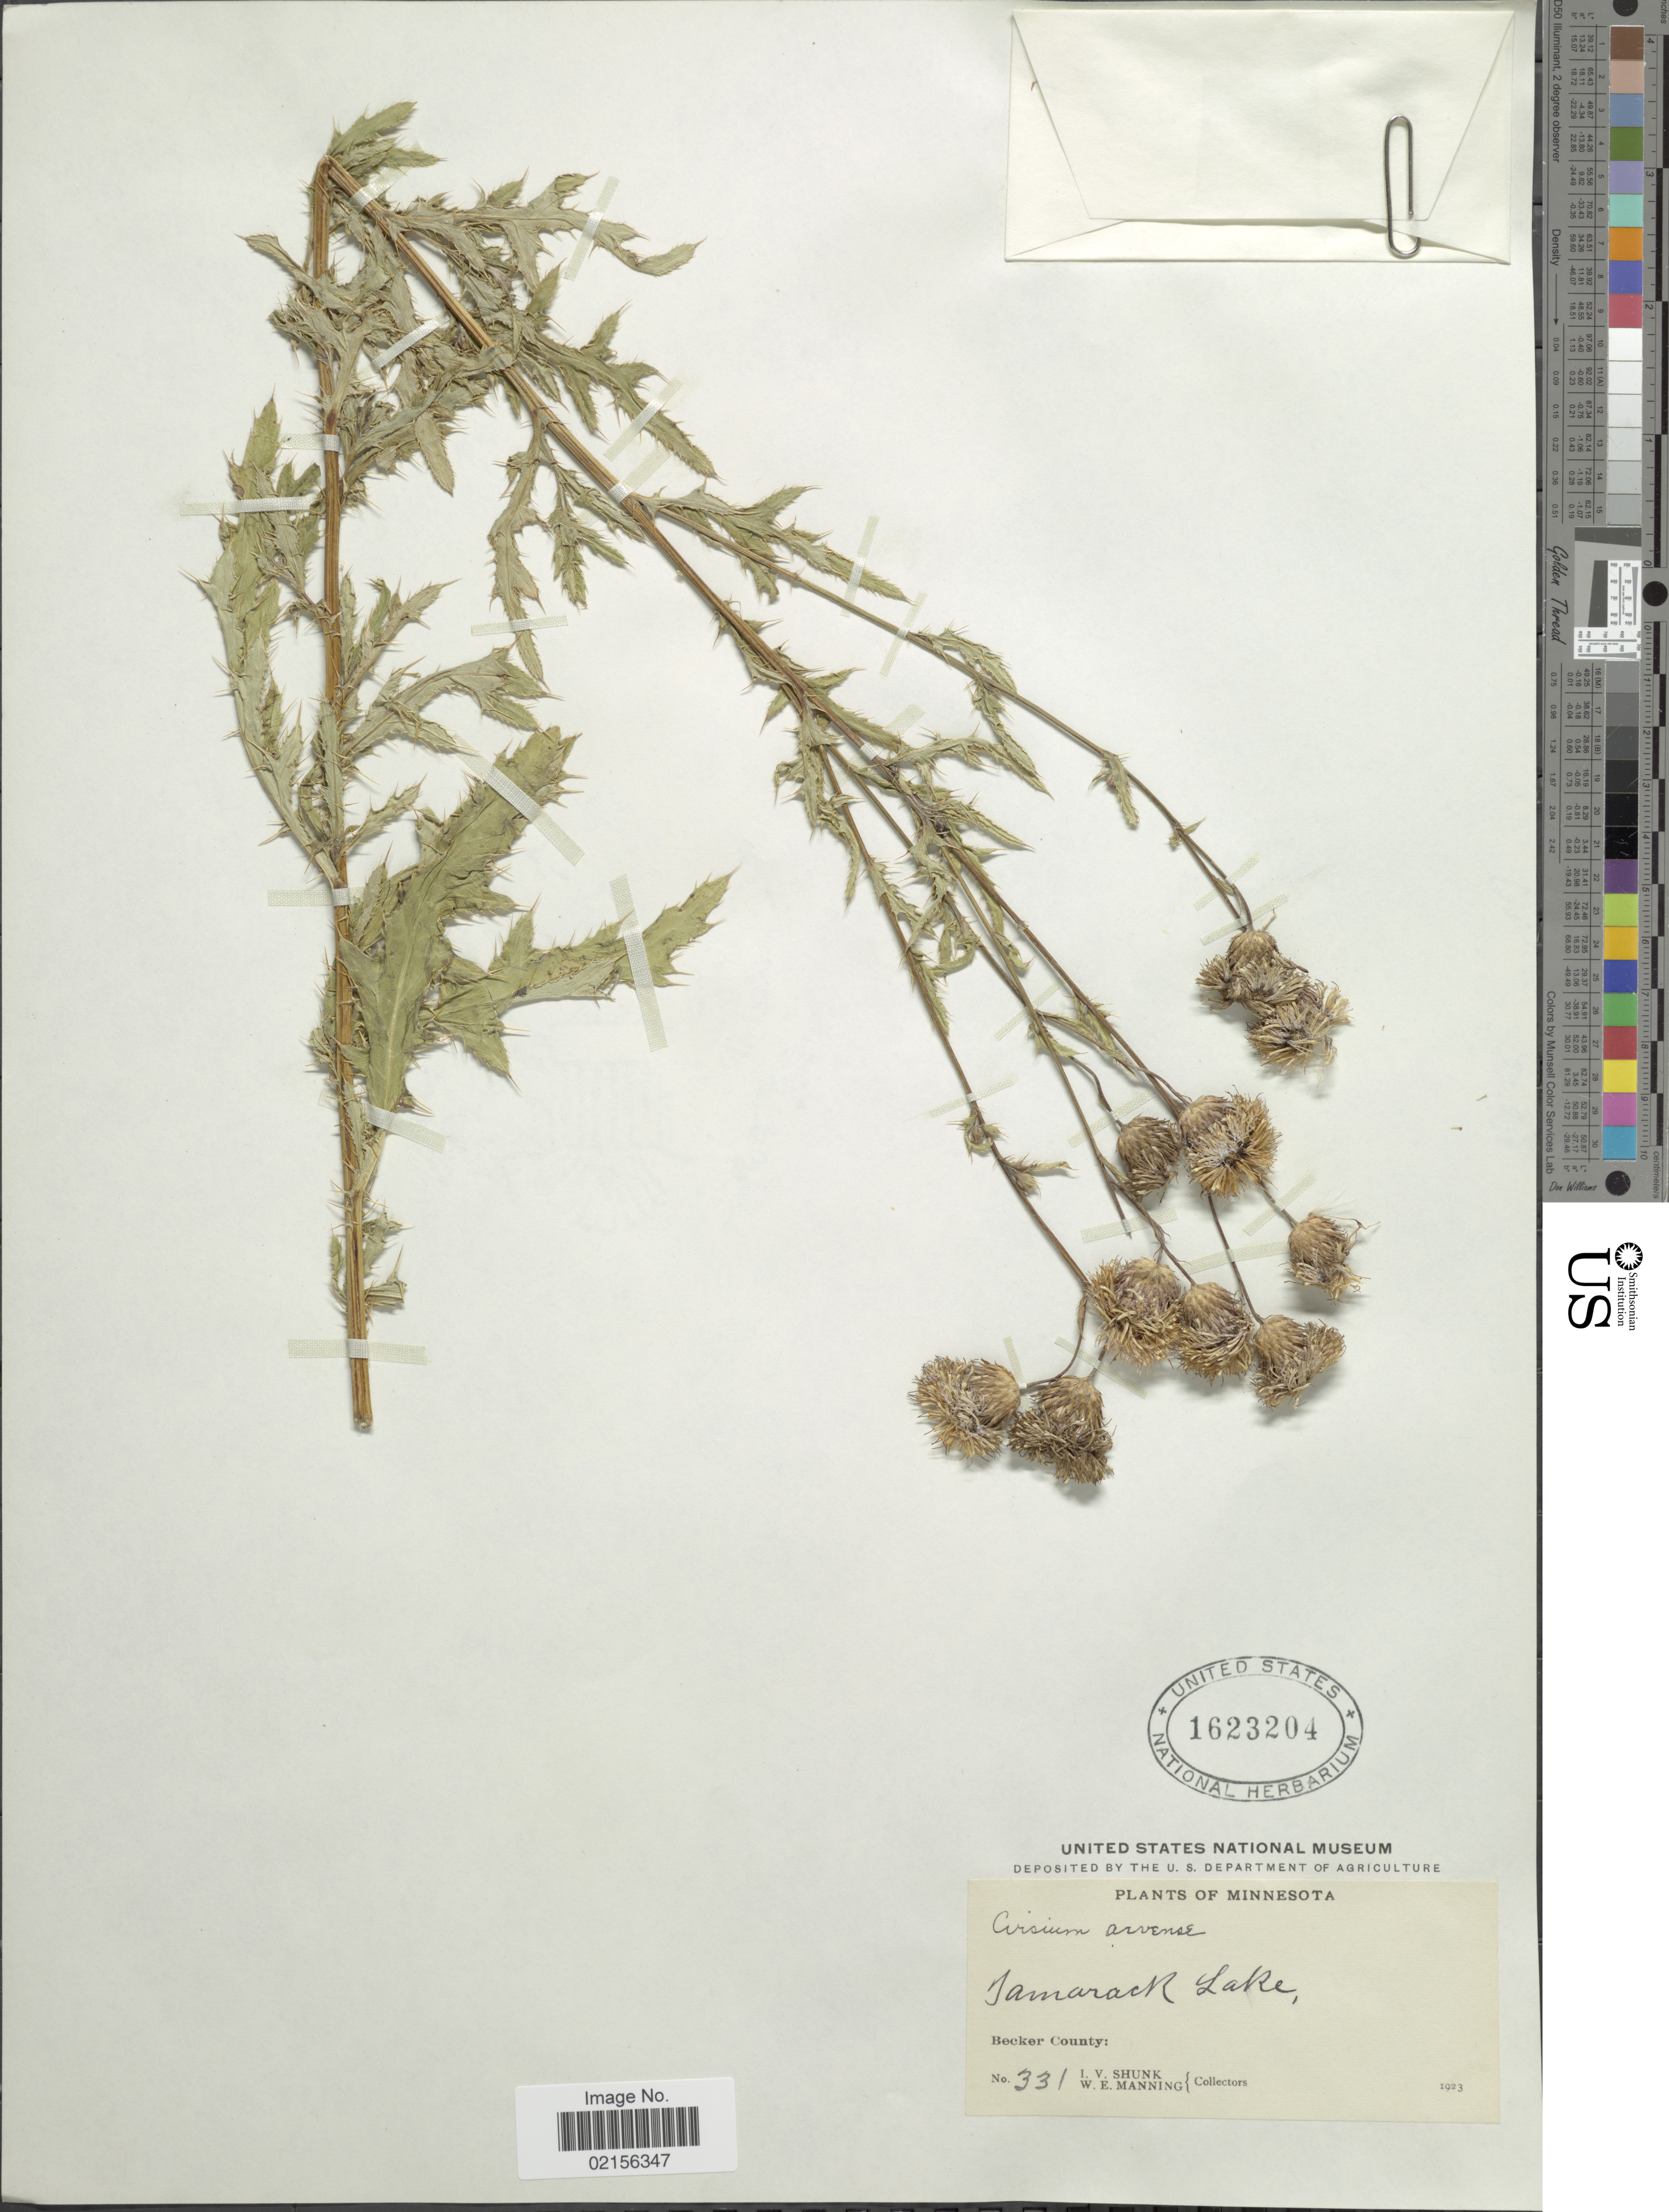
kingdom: Plantae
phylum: Tracheophyta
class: Magnoliopsida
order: Asterales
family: Asteraceae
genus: Cirsium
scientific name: Cirsium arvense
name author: (L.) Scop.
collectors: I. Shunk & W. Manning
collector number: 331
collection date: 1923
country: United States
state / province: Minnesota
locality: Tamarack Lake, Becker County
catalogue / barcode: US 1623204